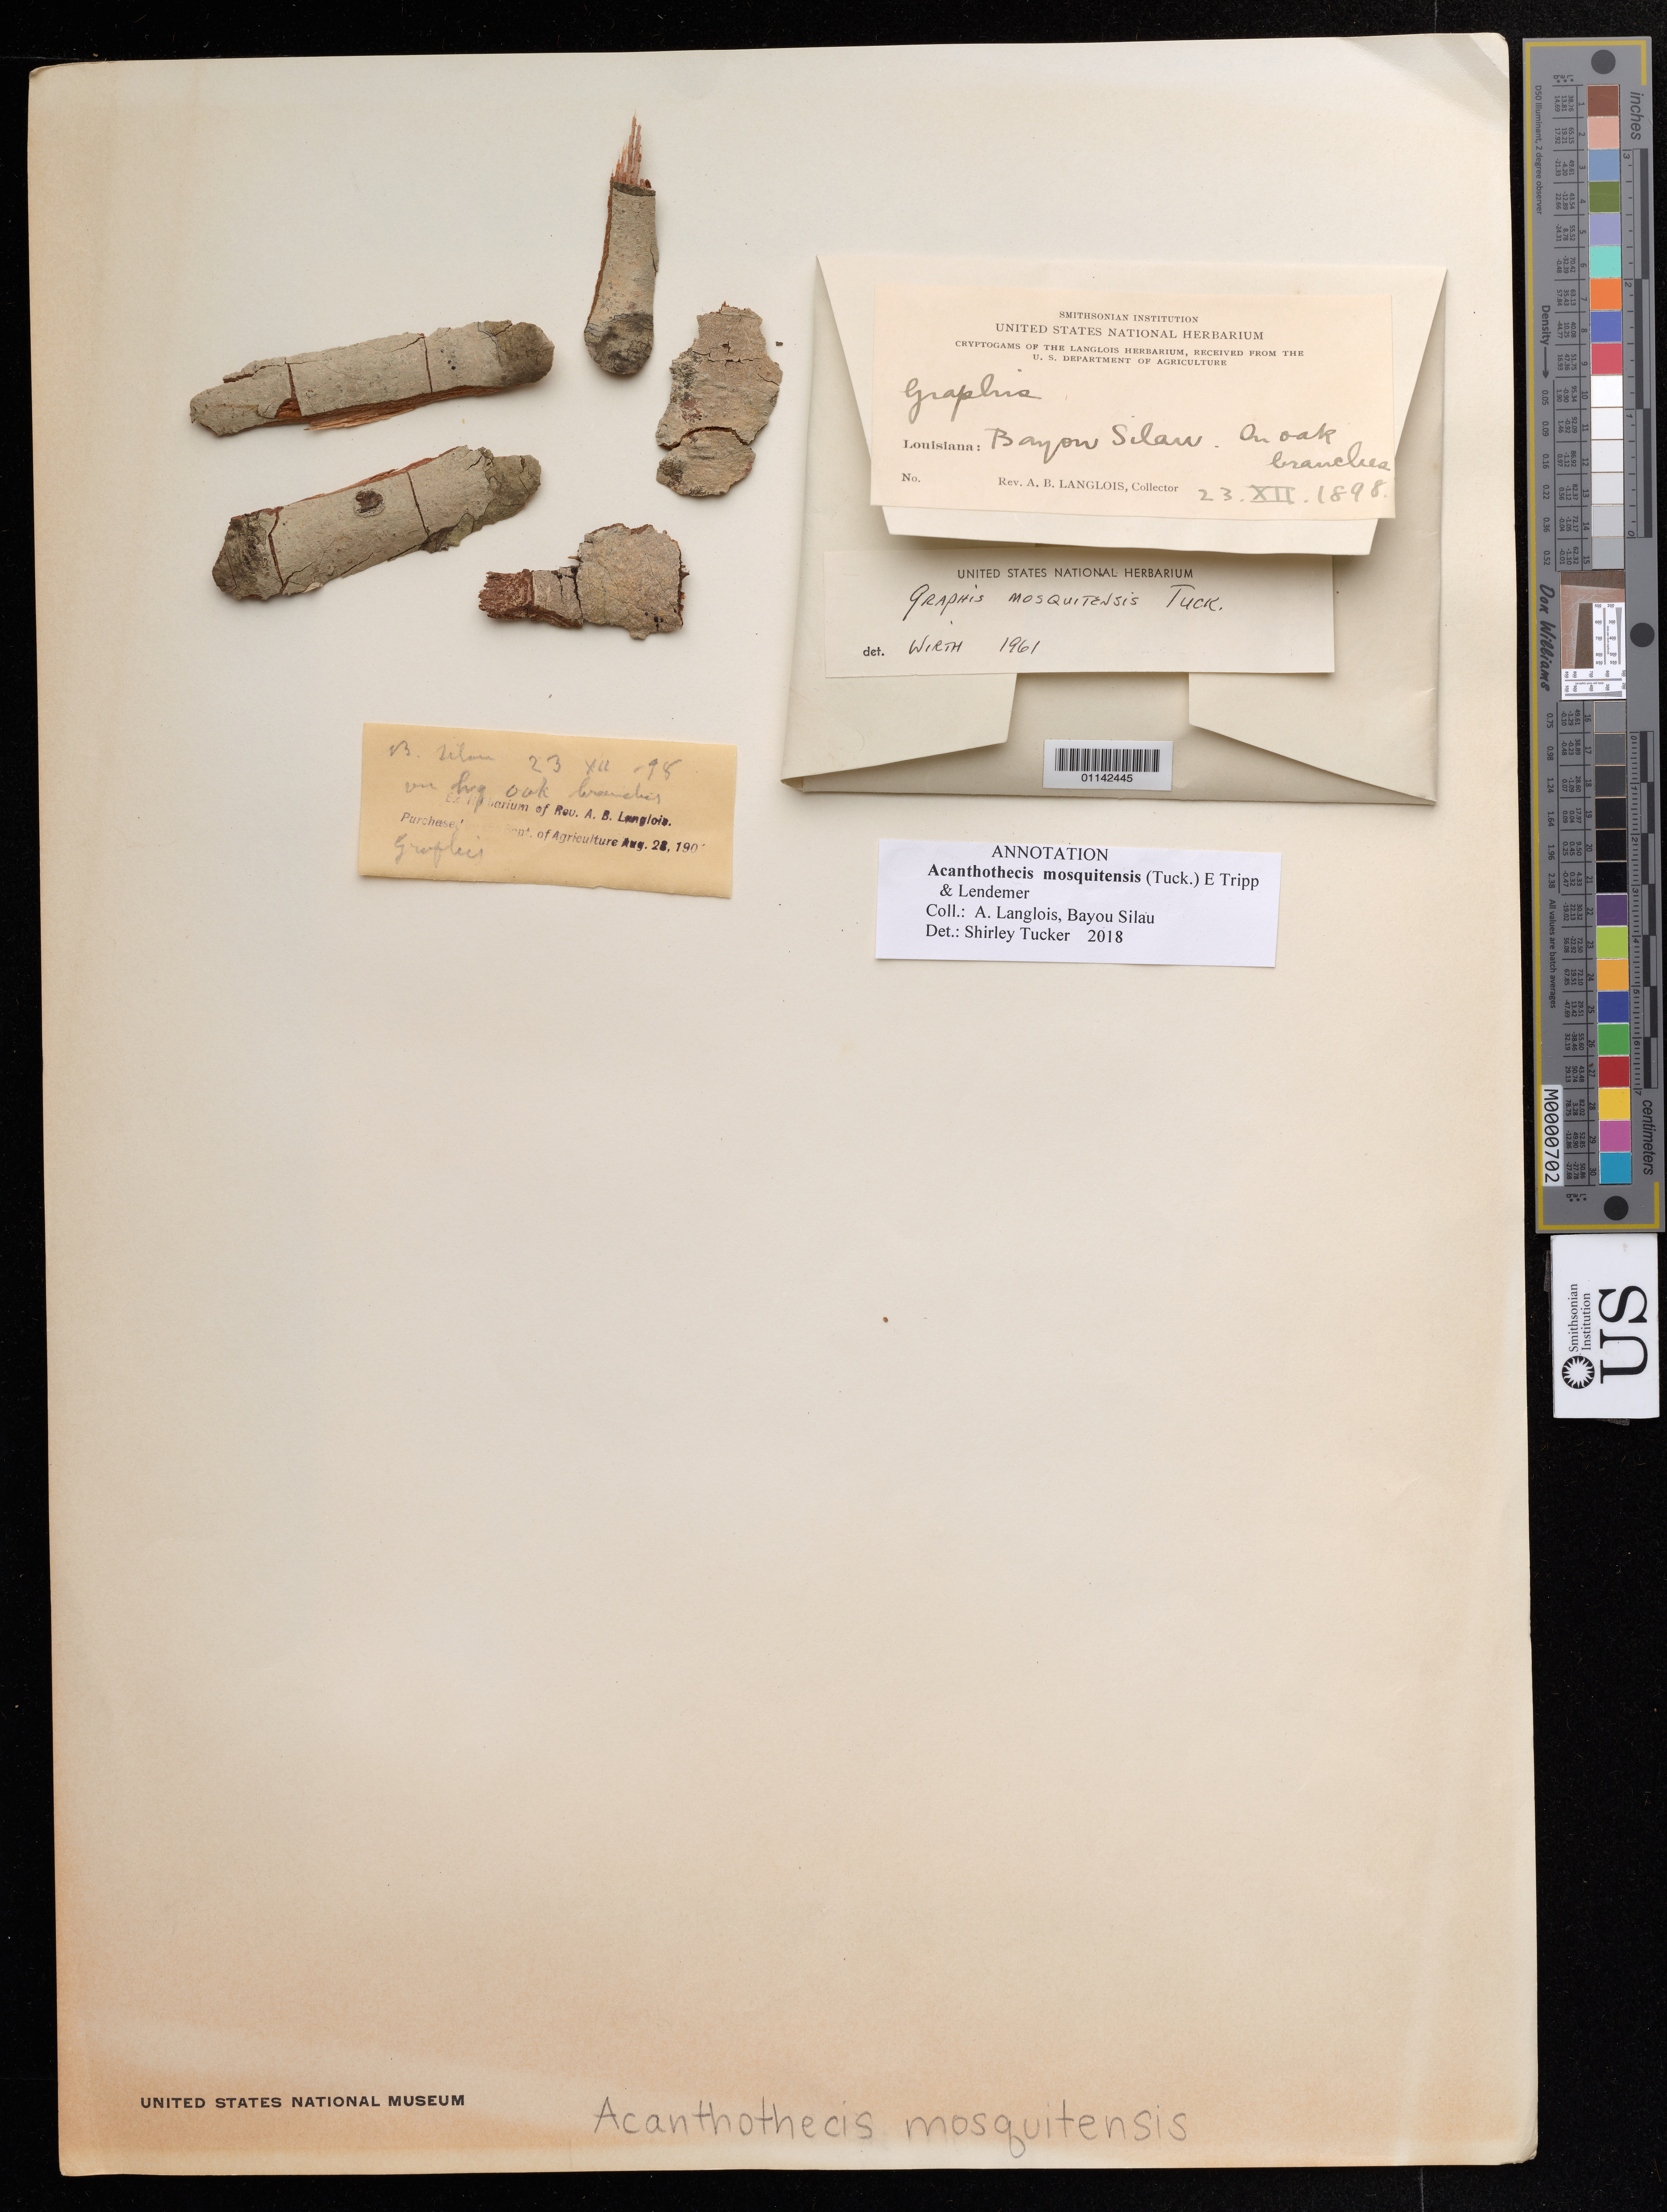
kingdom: Fungi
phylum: Ascomycota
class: Lecanoromycetes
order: Ostropales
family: Graphidaceae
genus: Acanthothecis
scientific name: Acanthothecis mosquitensis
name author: (Tuck.) E.A. Tripp & Lendemer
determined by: Tucker, S. C.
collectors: A. Langlois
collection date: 1898-12-23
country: United States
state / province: Louisiana